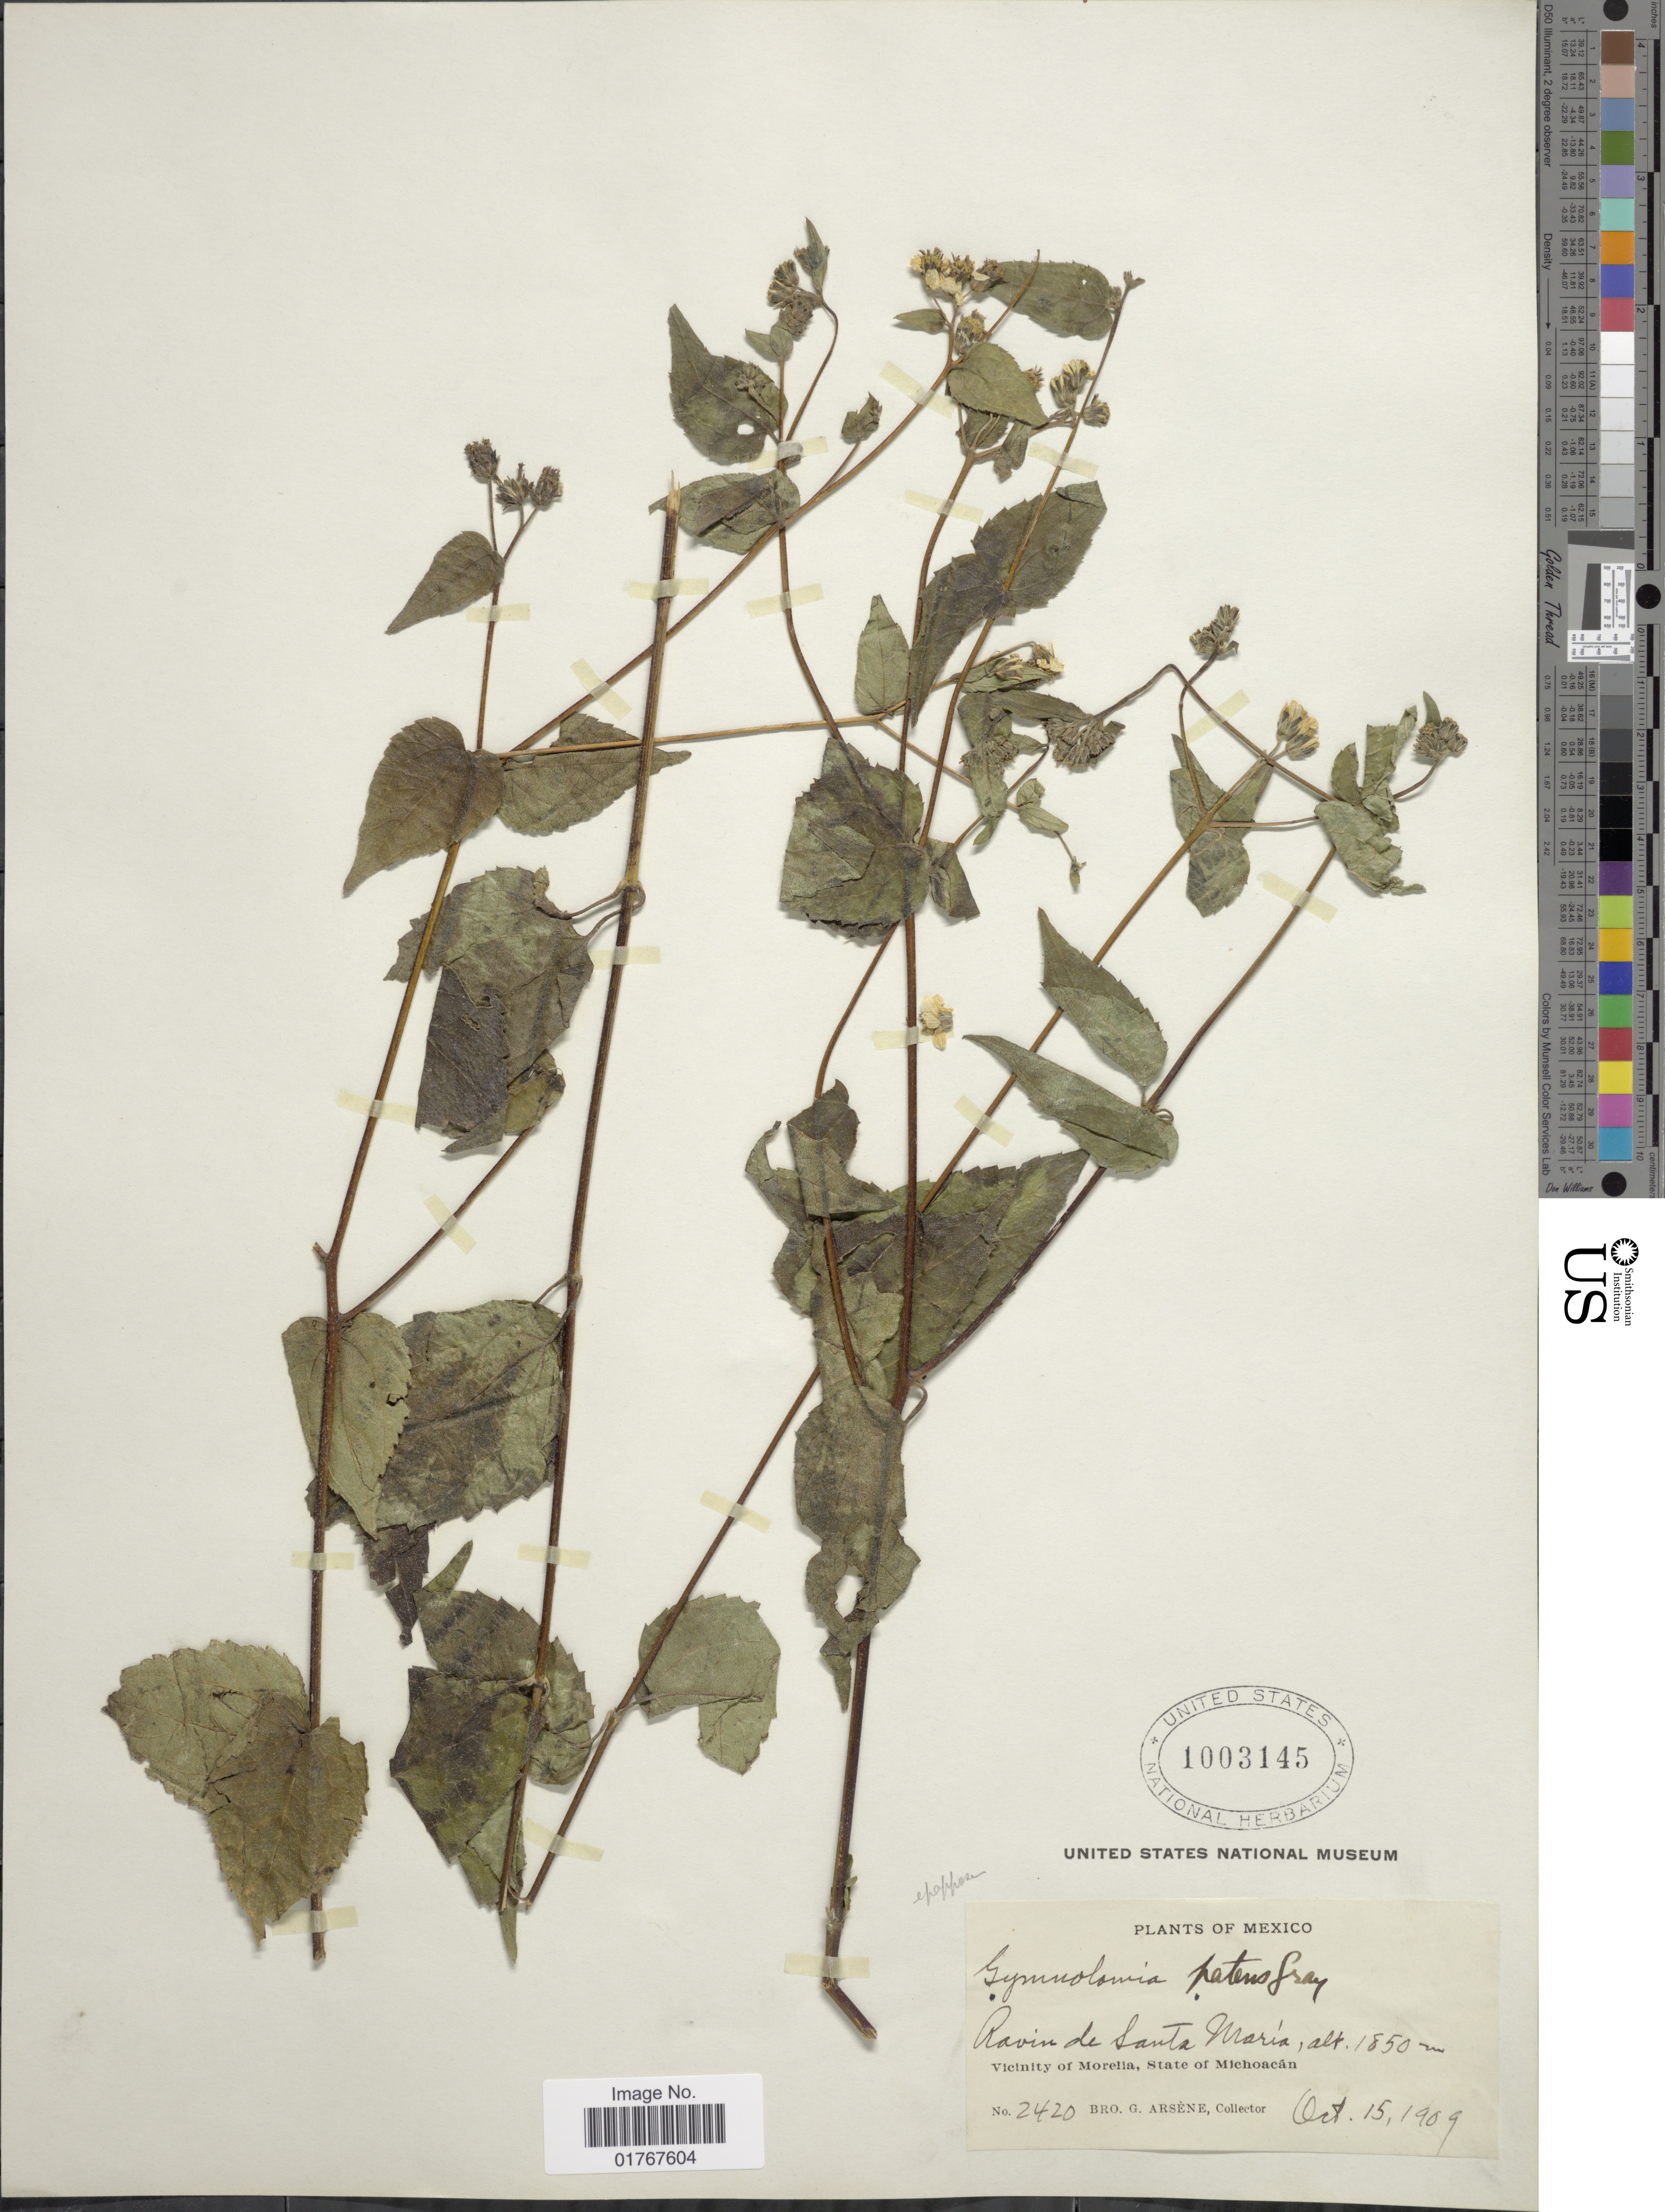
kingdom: Plantae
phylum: Tracheophyta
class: Magnoliopsida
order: Asterales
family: Asteraceae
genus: Viguiera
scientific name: Viguiera cordata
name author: (Hook. & Arn.) D'Arcy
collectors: Bro. G. Arsène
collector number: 2420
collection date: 1909-10-15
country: Mexico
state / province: Michoacán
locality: Ravin de Santa María, Vicinity of Morelia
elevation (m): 1850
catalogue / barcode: US 1003145